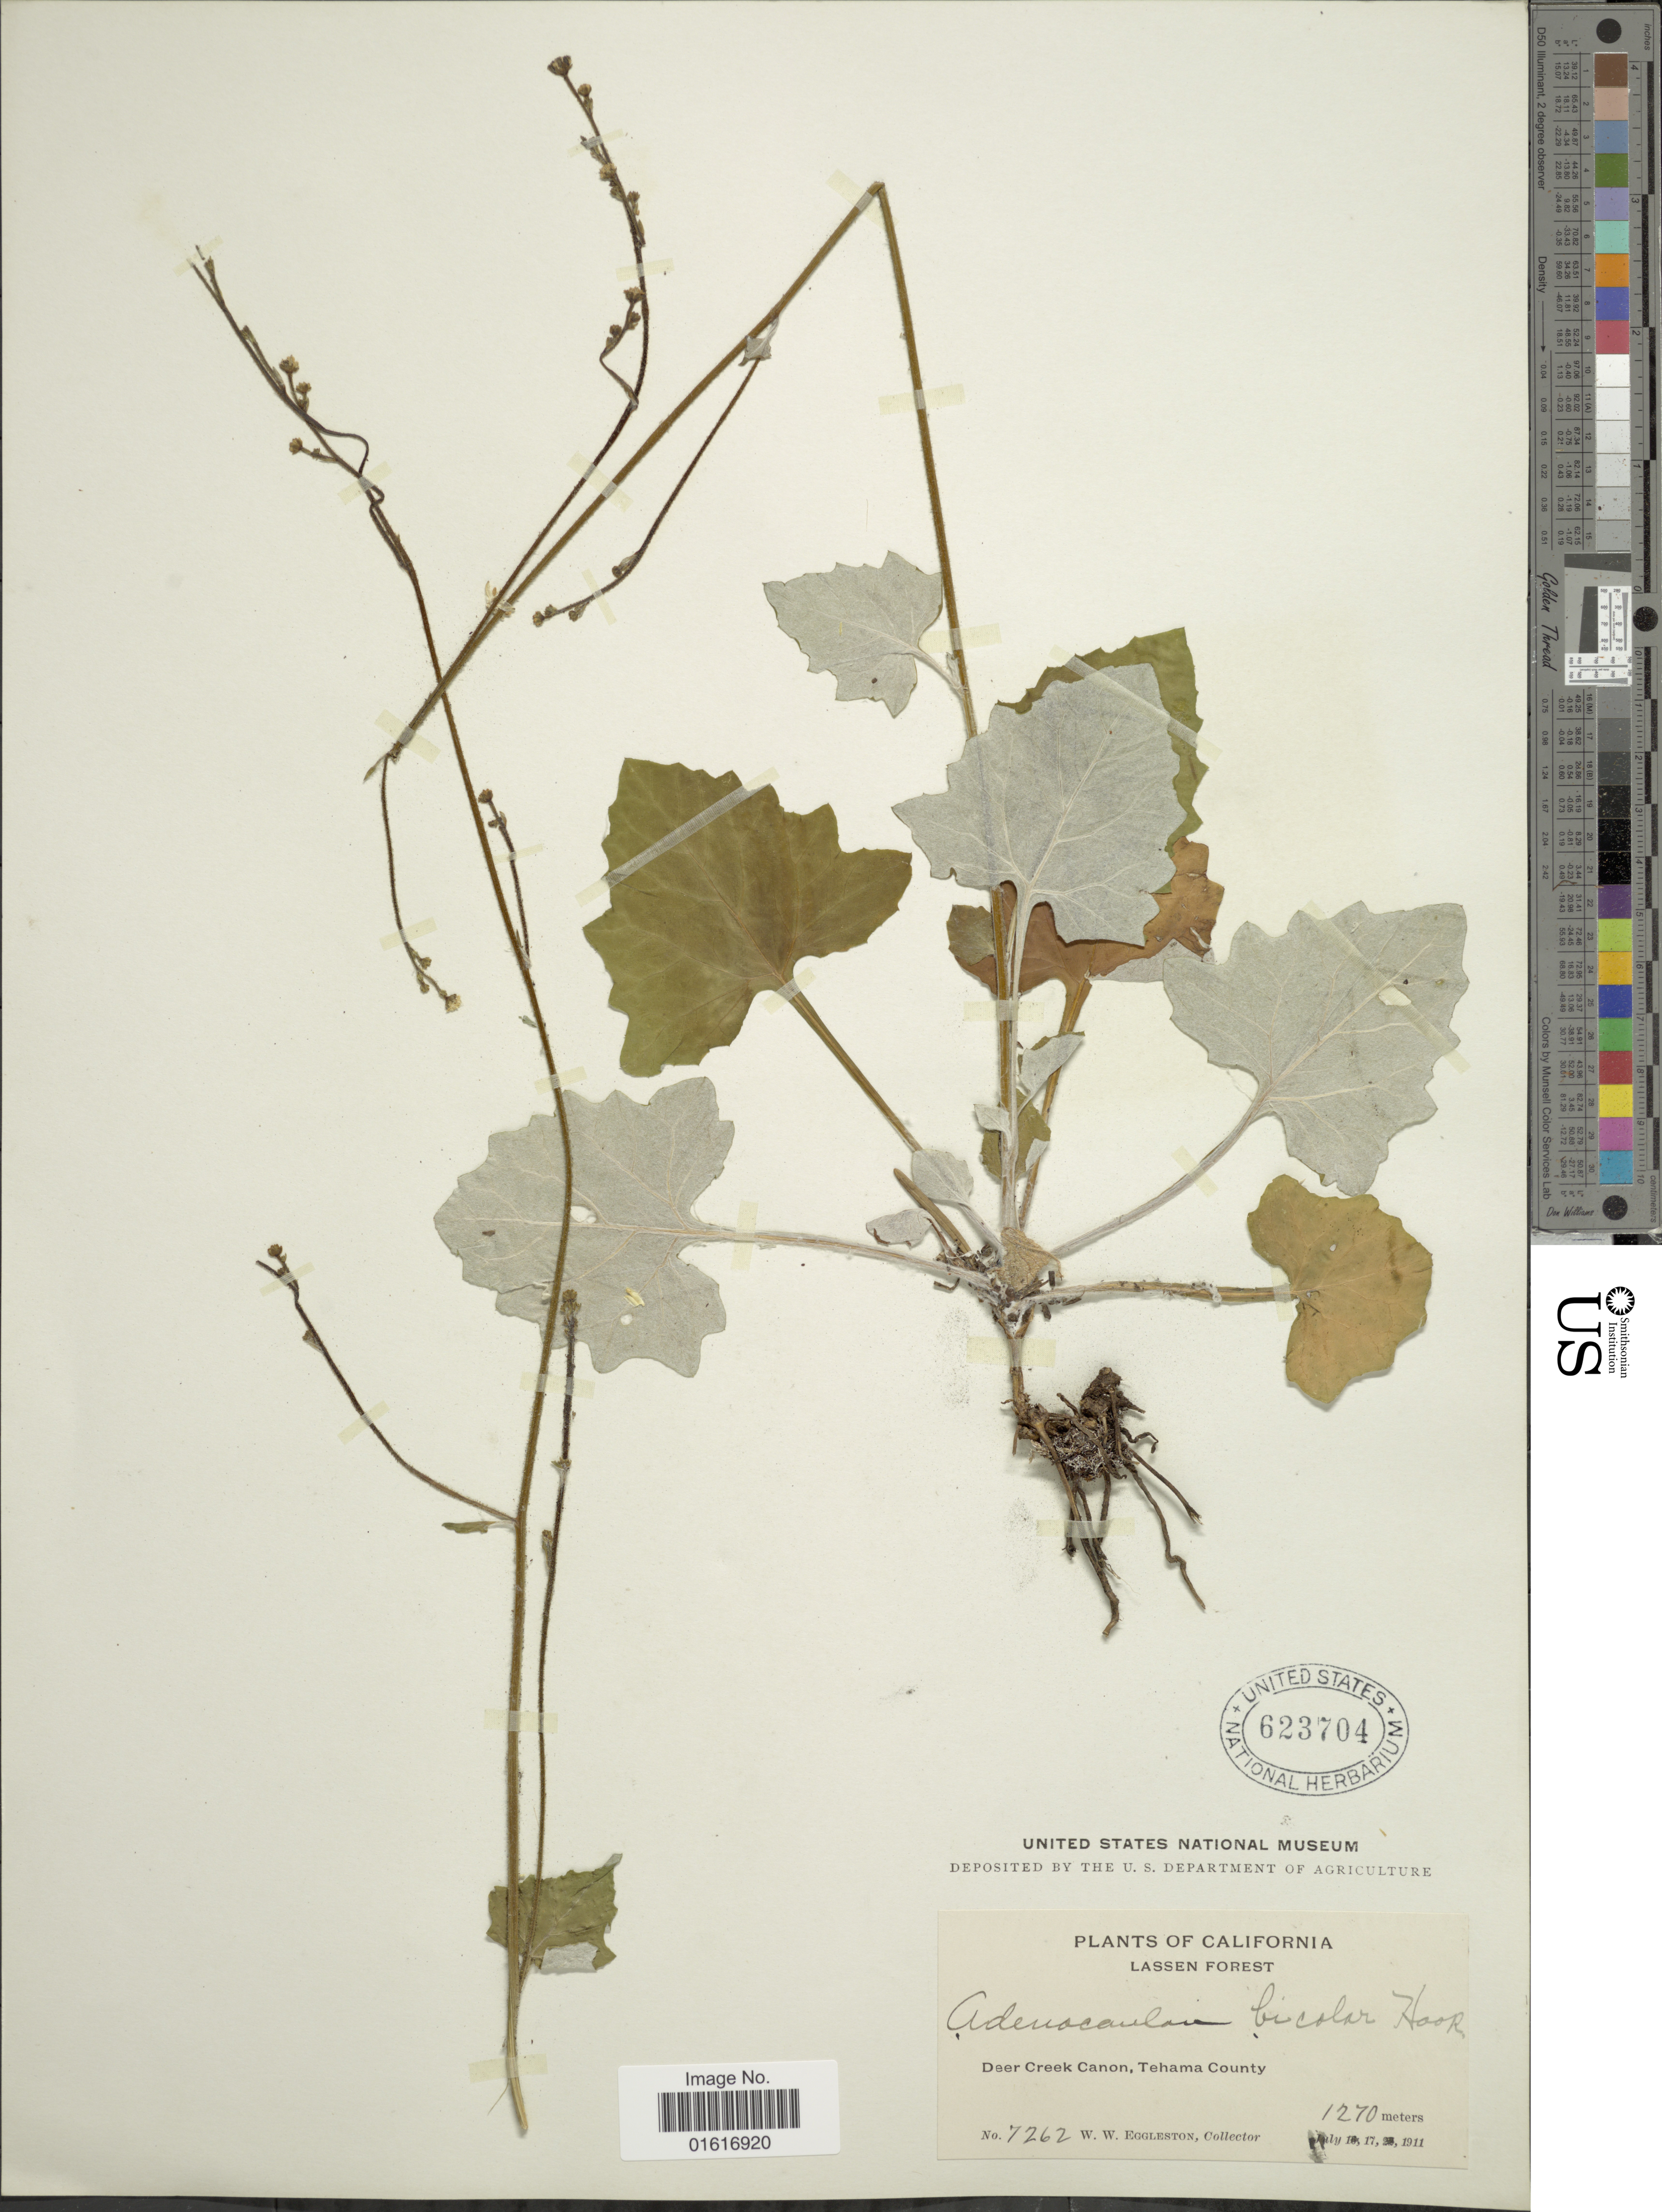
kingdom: Plantae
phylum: Tracheophyta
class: Magnoliopsida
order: Asterales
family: Asteraceae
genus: Adenocaulon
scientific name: Adenocaulon bicolor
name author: Hook.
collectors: W. W. Eggleston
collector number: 7262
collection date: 1911-07-17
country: United States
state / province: California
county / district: Tehama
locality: Lassen Forest, Deer Creek Canon, Tehama County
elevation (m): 1270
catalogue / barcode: US 623704